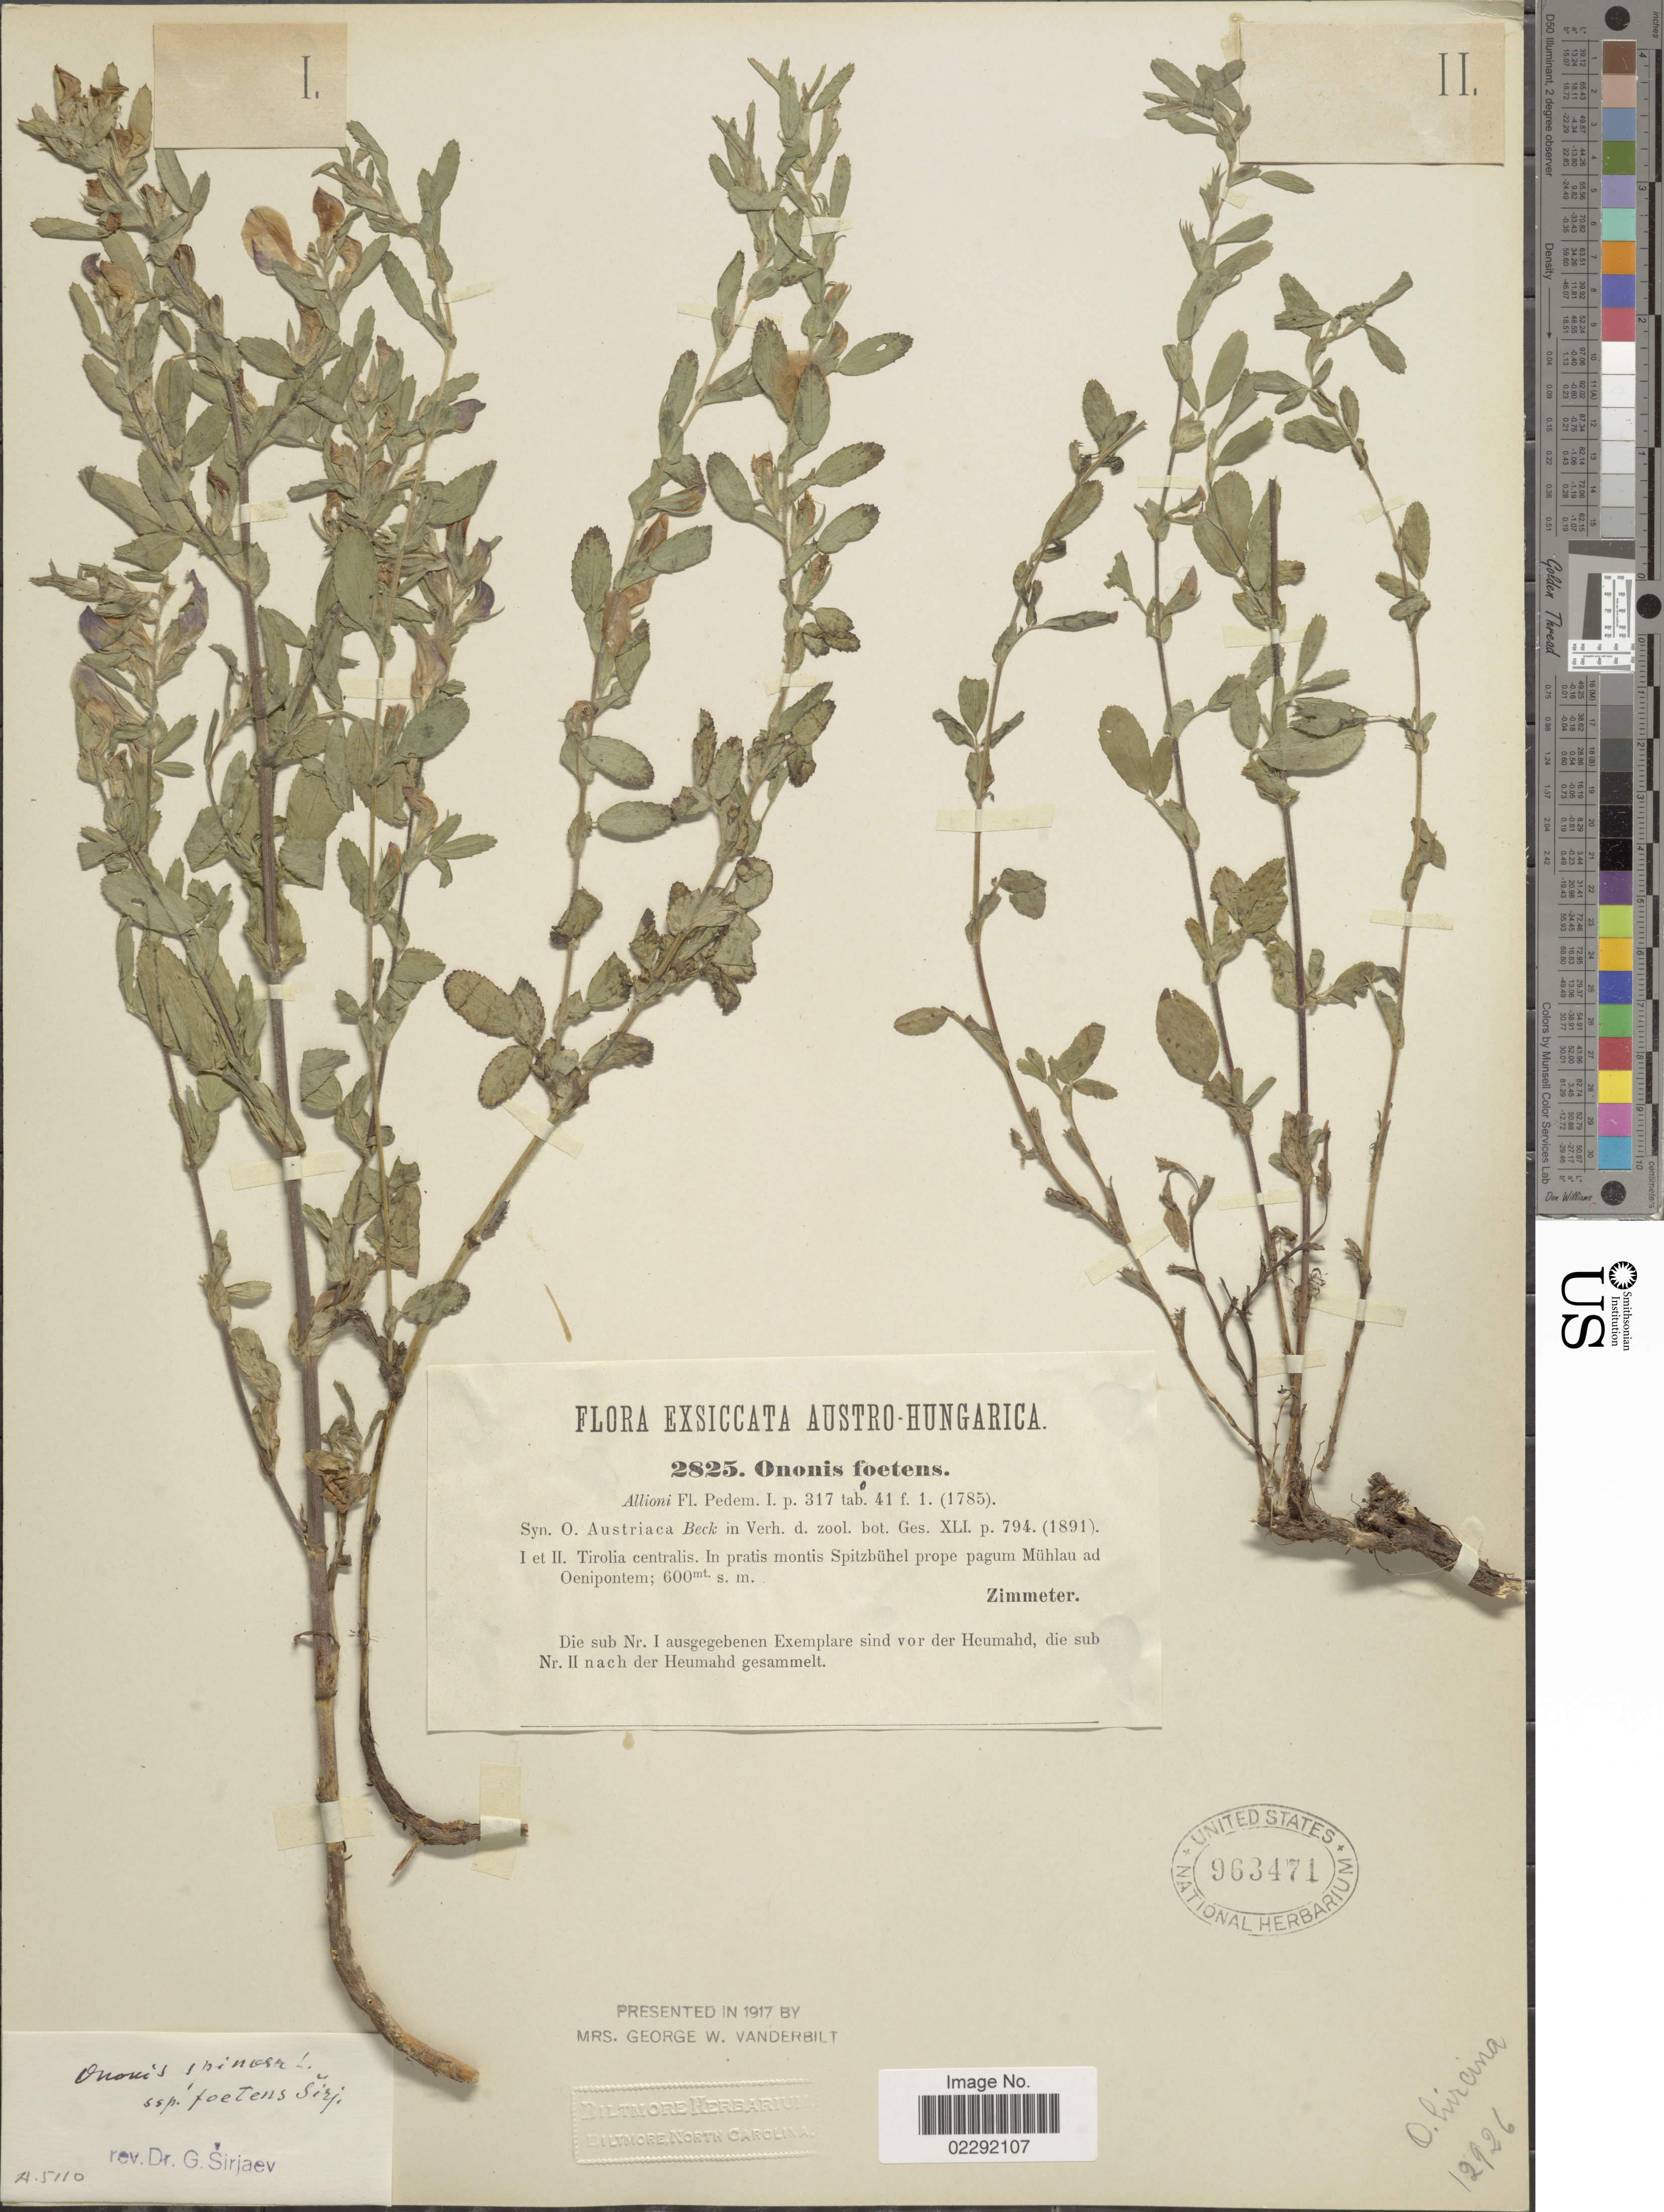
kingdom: Plantae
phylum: Tracheophyta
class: Magnoliopsida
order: Fabales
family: Fabaceae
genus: Ononis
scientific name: Ononis spinosa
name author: L.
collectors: A. Zimmeter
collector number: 2825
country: Austria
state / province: Tirol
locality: Tirolia centralis, in pratis montis Spitzbuhel prope pagum Muhlau ad Oenipontem.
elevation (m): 600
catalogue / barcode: US 963471